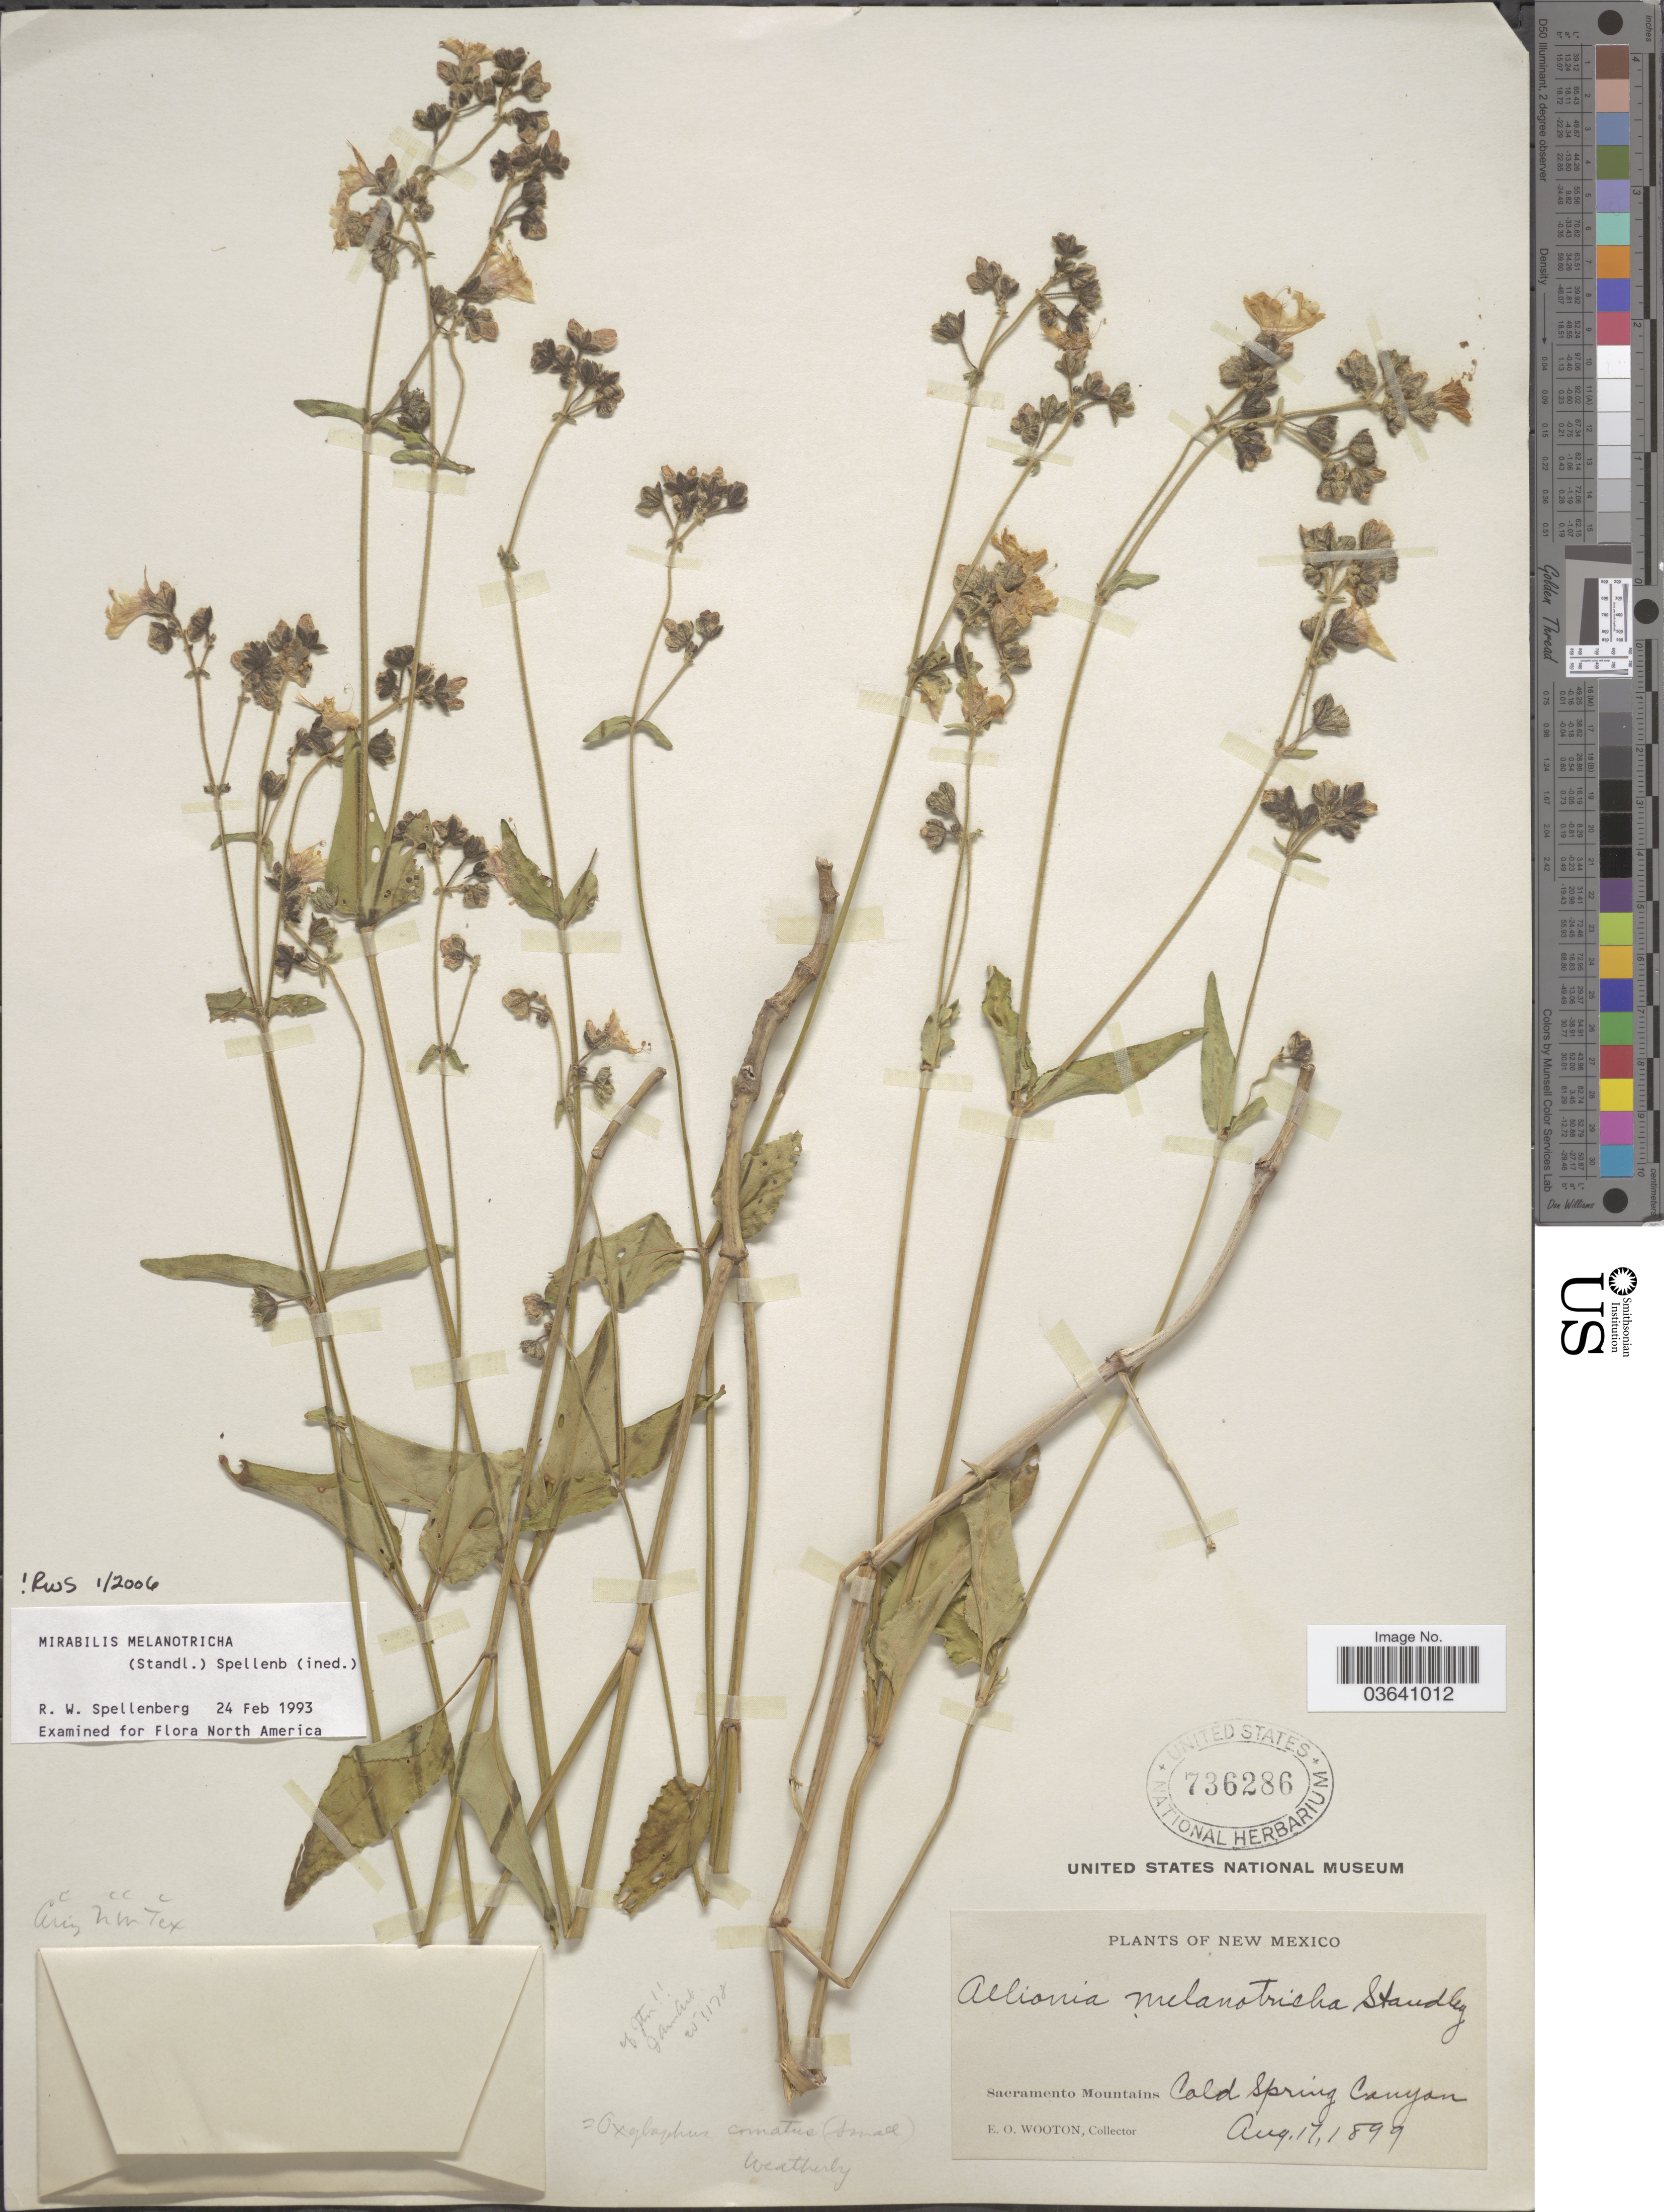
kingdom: Plantae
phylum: Tracheophyta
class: Magnoliopsida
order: Caryophyllales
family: Nyctaginaceae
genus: Mirabilis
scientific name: Mirabilis melanotricha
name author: (Standl.) Spellenb.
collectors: E. O. Wooton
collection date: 1899-08-17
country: United States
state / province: New Mexico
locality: Sacramento Mountains, Cold Spring Canyon.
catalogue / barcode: US 736286